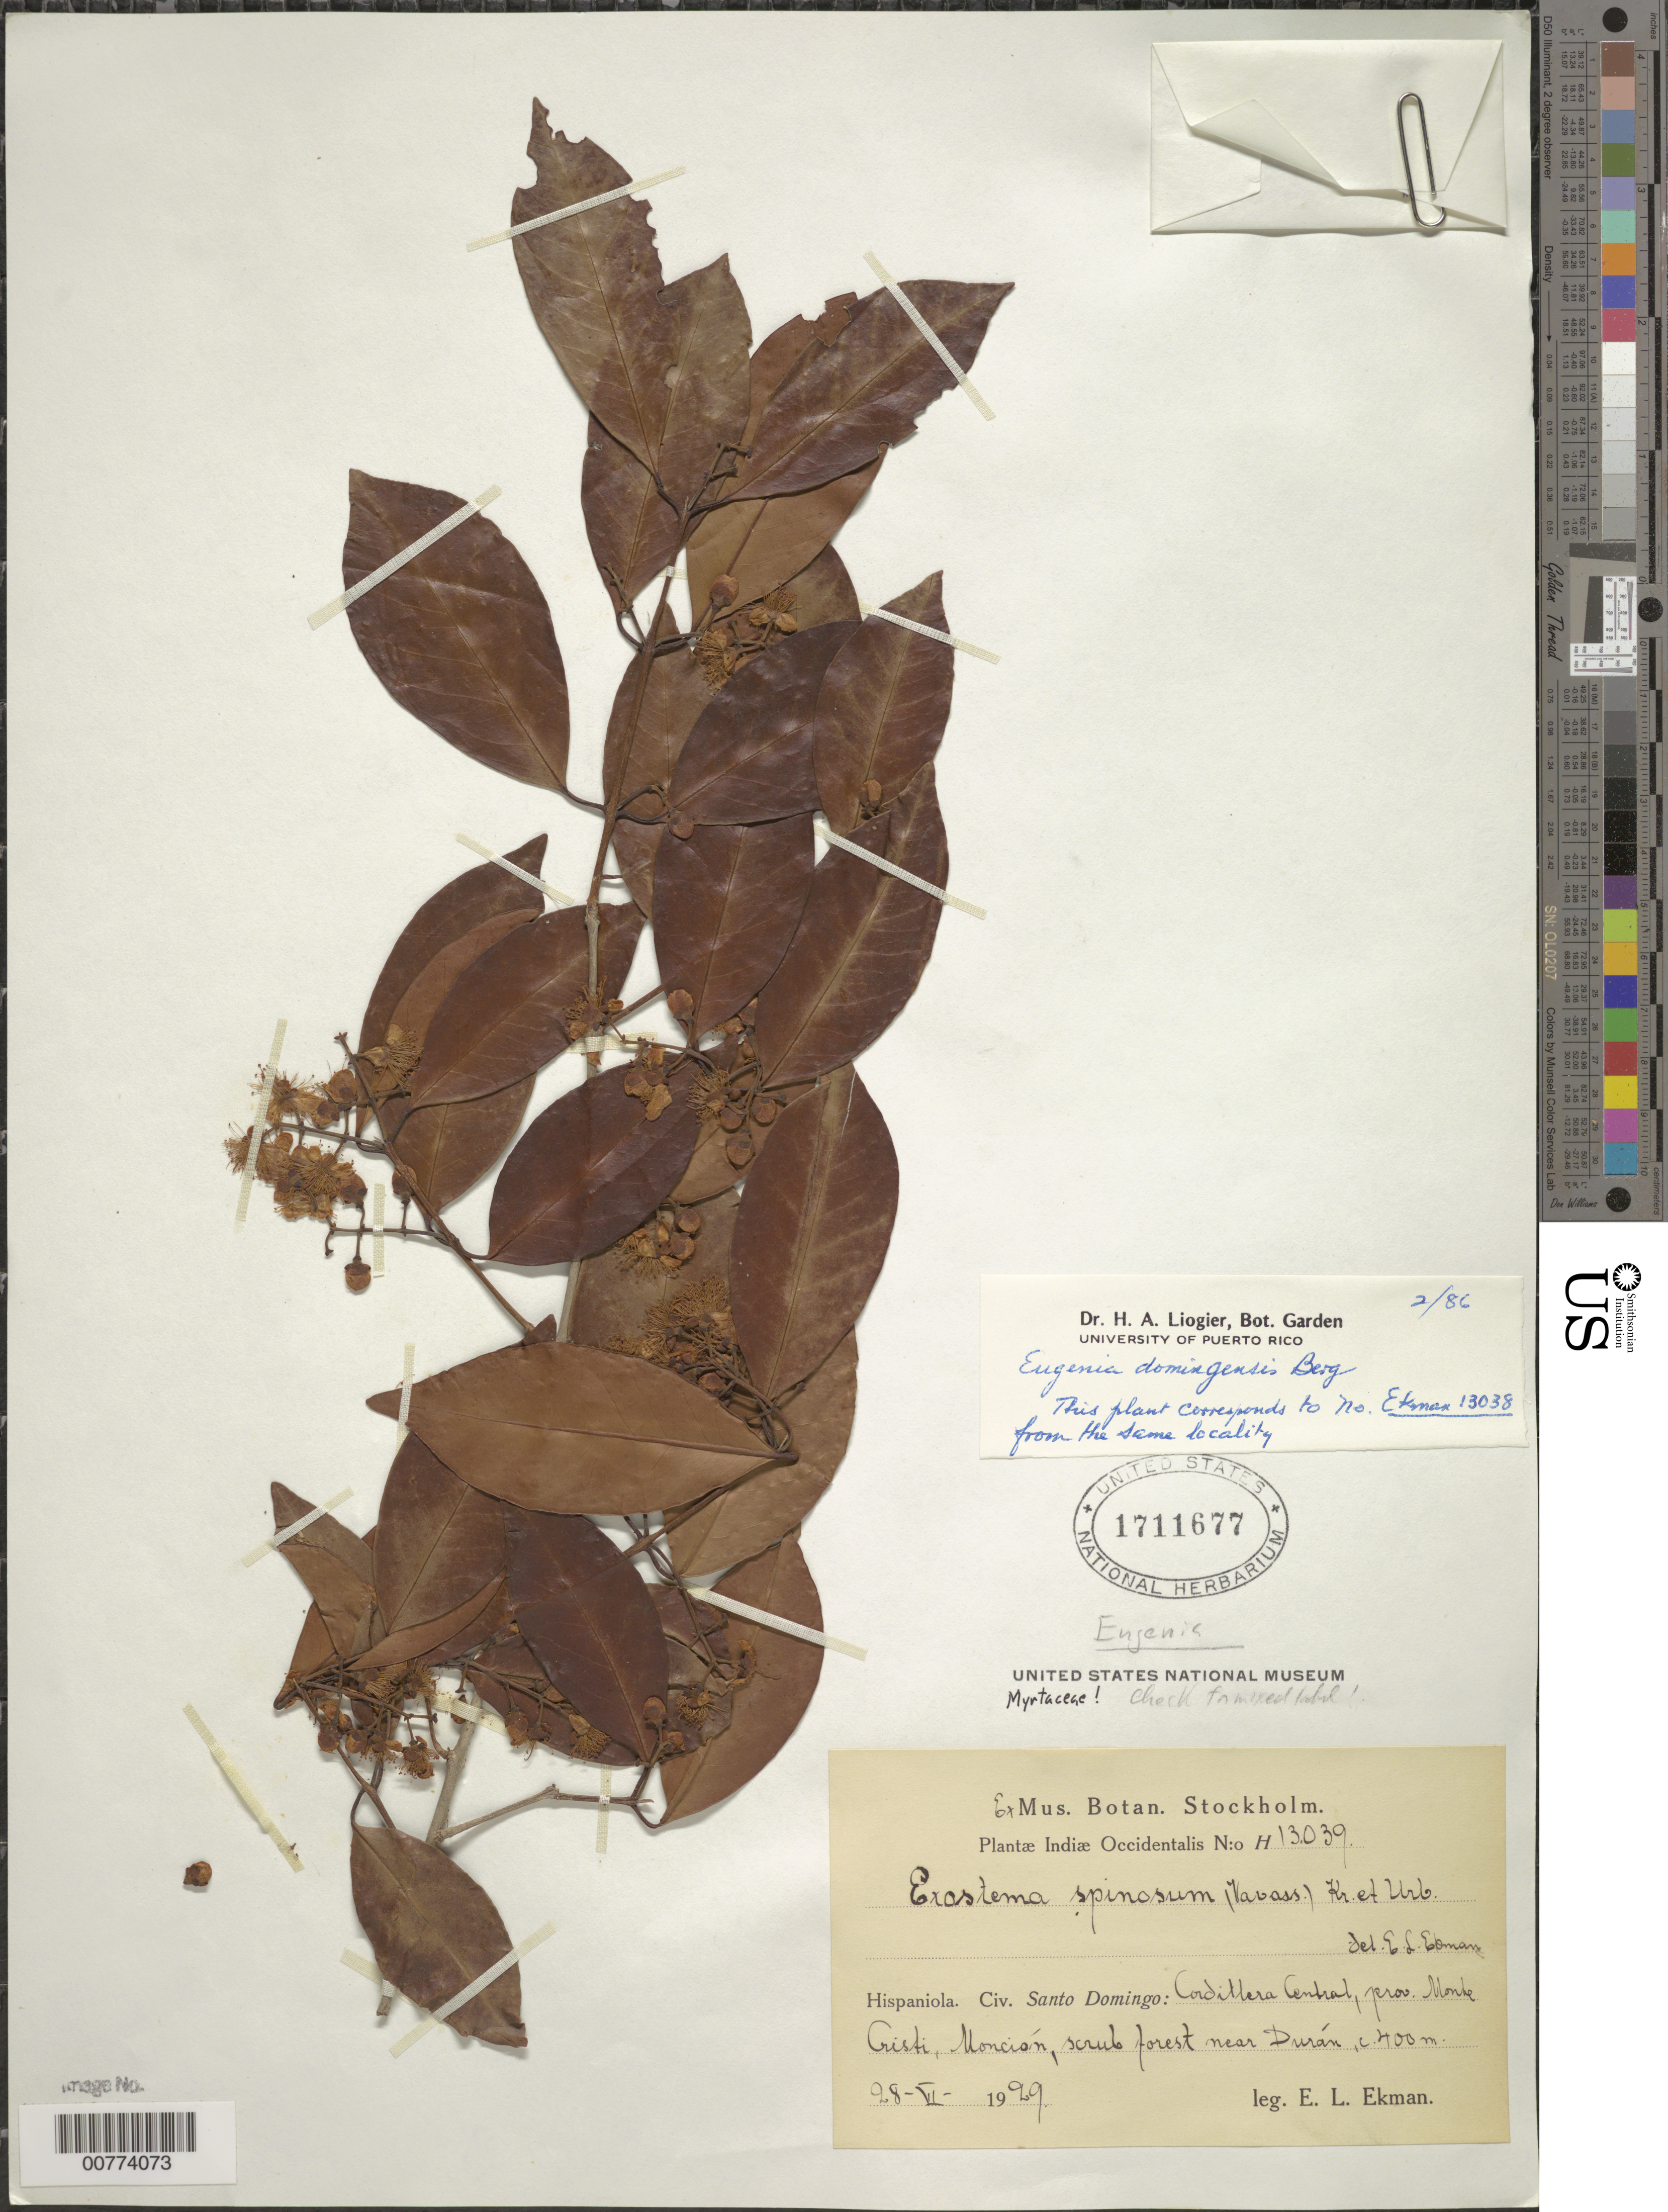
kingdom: Plantae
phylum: Tracheophyta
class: Magnoliopsida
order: Myrtales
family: Myrtaceae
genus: Eugenia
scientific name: Eugenia domingensis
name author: O. Berg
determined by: Liogier, Alain H.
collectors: E. L. Ekman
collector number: H 13039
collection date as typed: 28 Jun 1929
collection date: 1929-06-28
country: Dominican Republic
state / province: Monte Cristi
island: Hispaniola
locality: Cordillera Central, Monción, forest near Durán.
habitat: Scrub forest.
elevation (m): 400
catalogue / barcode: US 1711677